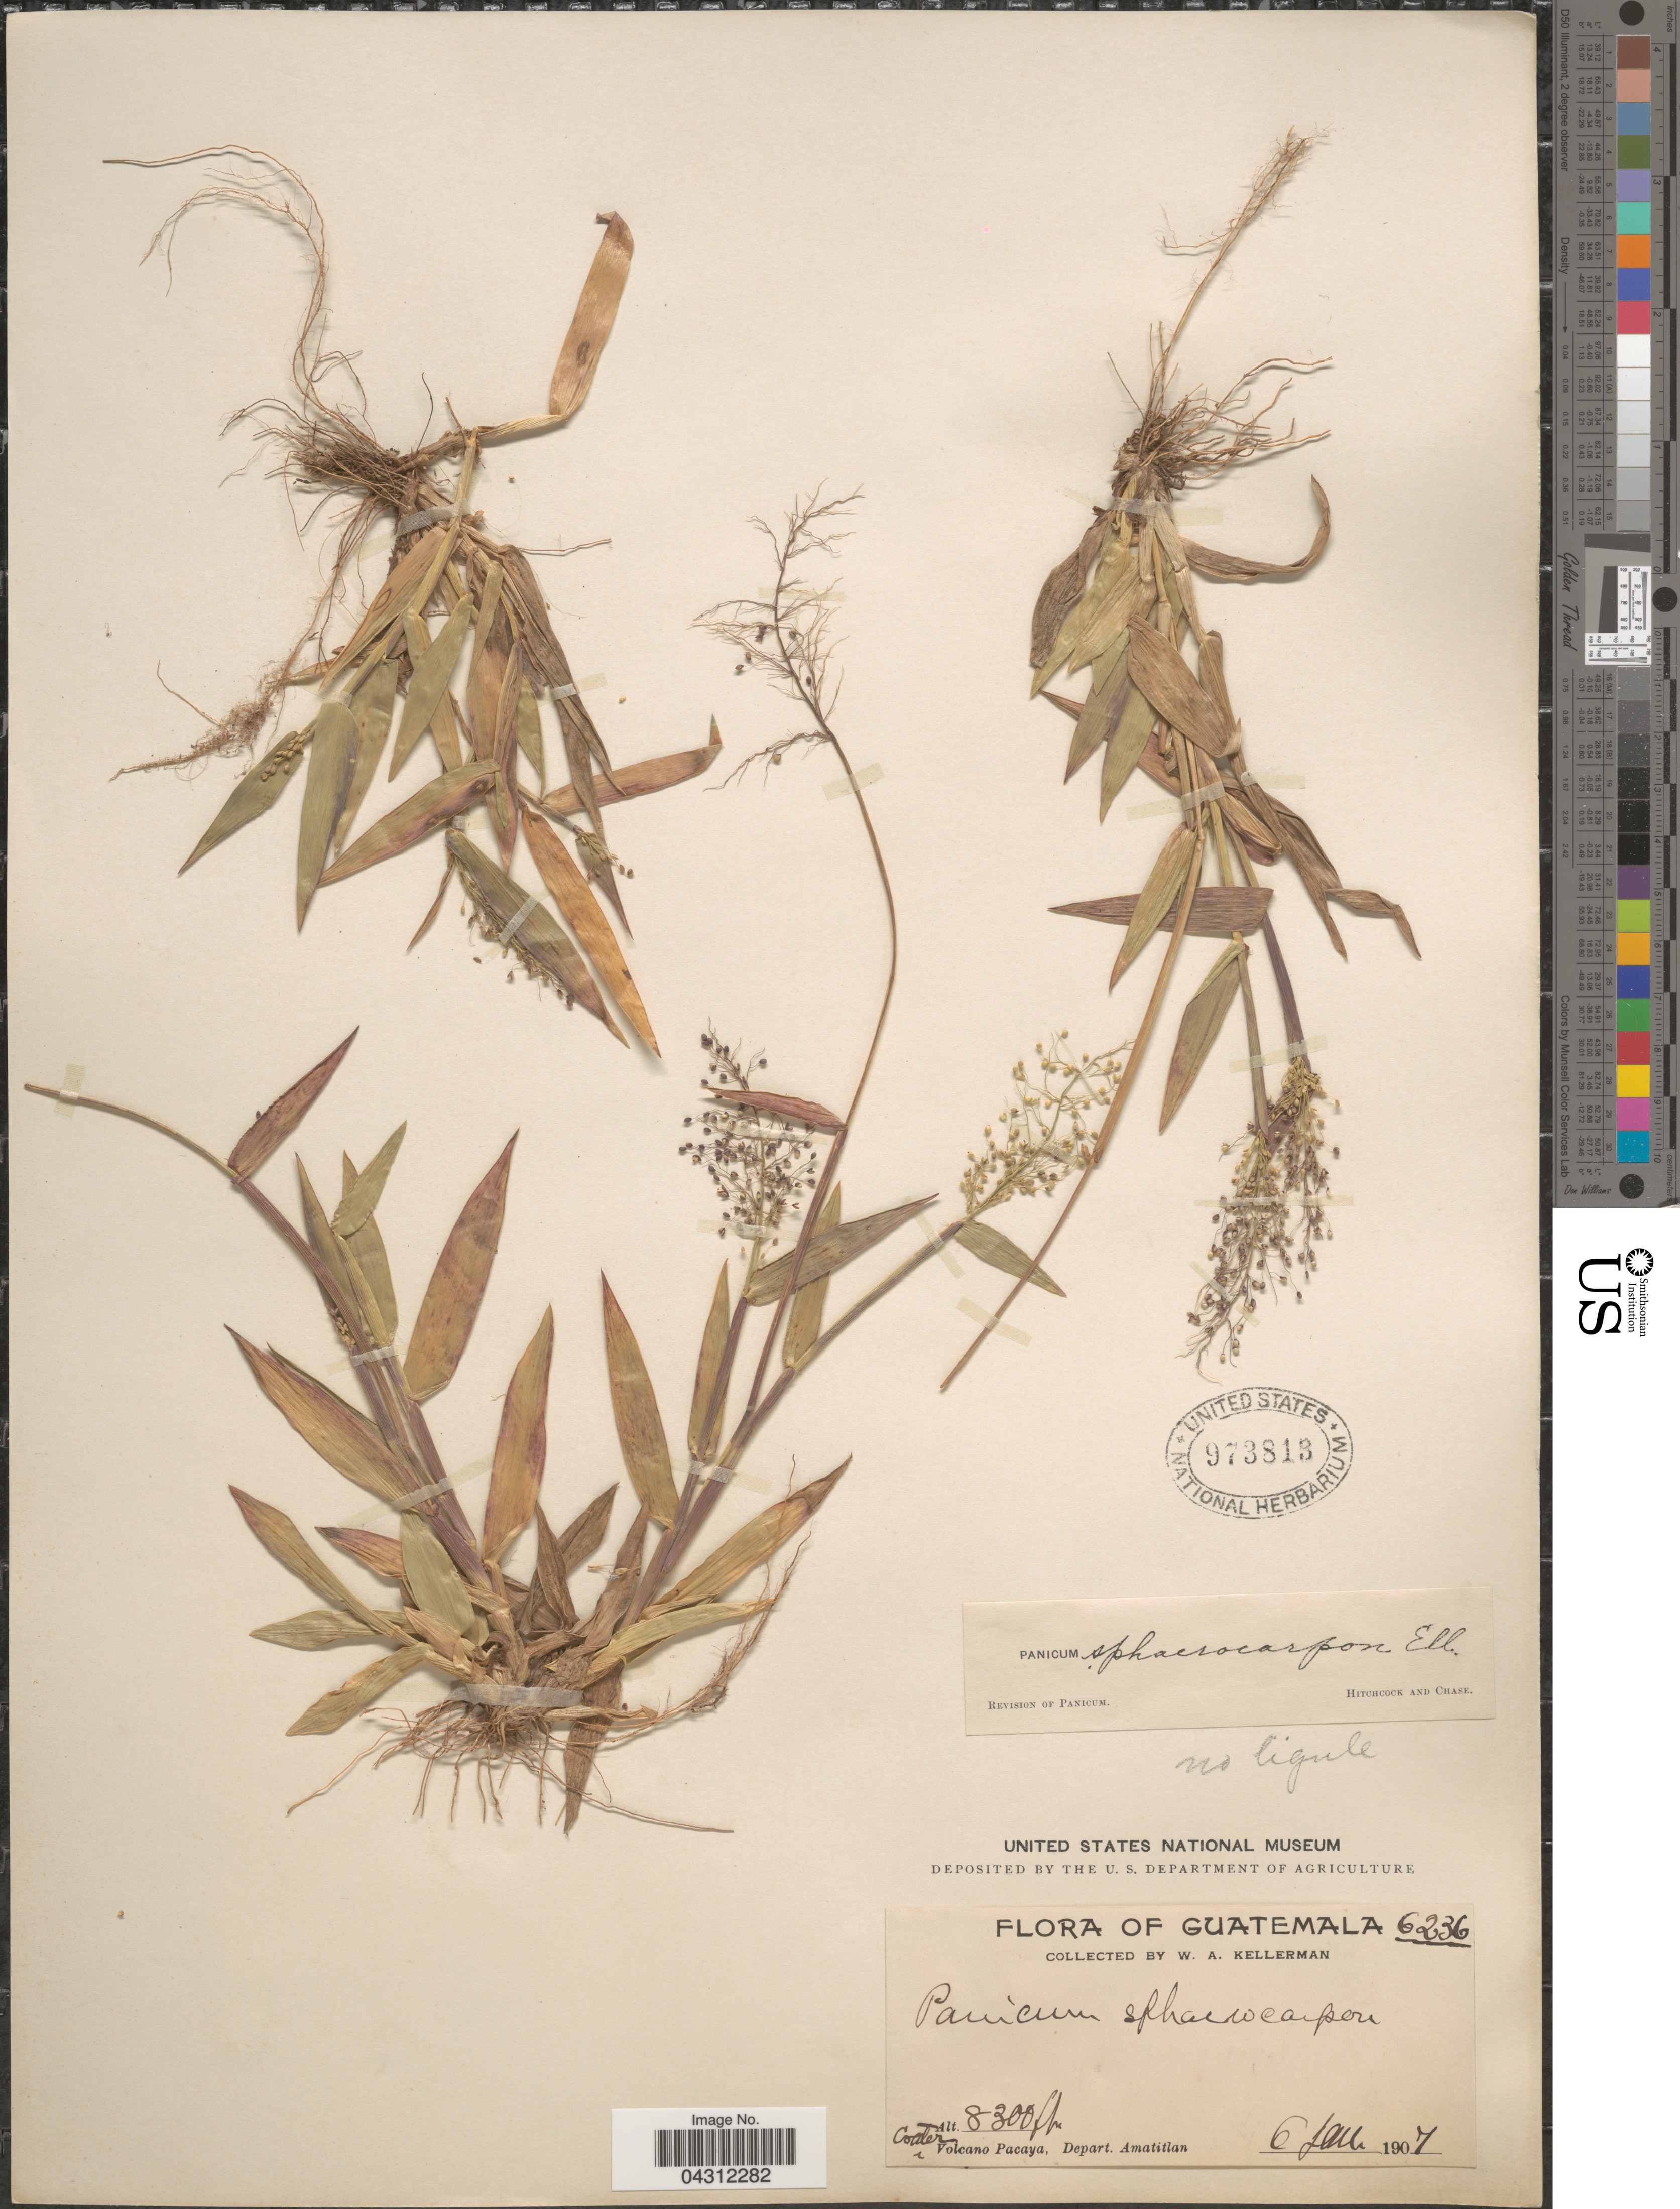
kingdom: Plantae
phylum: Tracheophyta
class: Liliopsida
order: Poales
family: Poaceae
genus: Dichanthelium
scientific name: Dichanthelium sphaerocarpon var. sphaerocarpon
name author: (Elliott) Gould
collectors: W. Kellerman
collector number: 6236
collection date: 1907-01-06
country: Guatemala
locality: Crater Volcano Pacaya, Depart. Amatitlan.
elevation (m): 2530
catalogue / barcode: US 973813